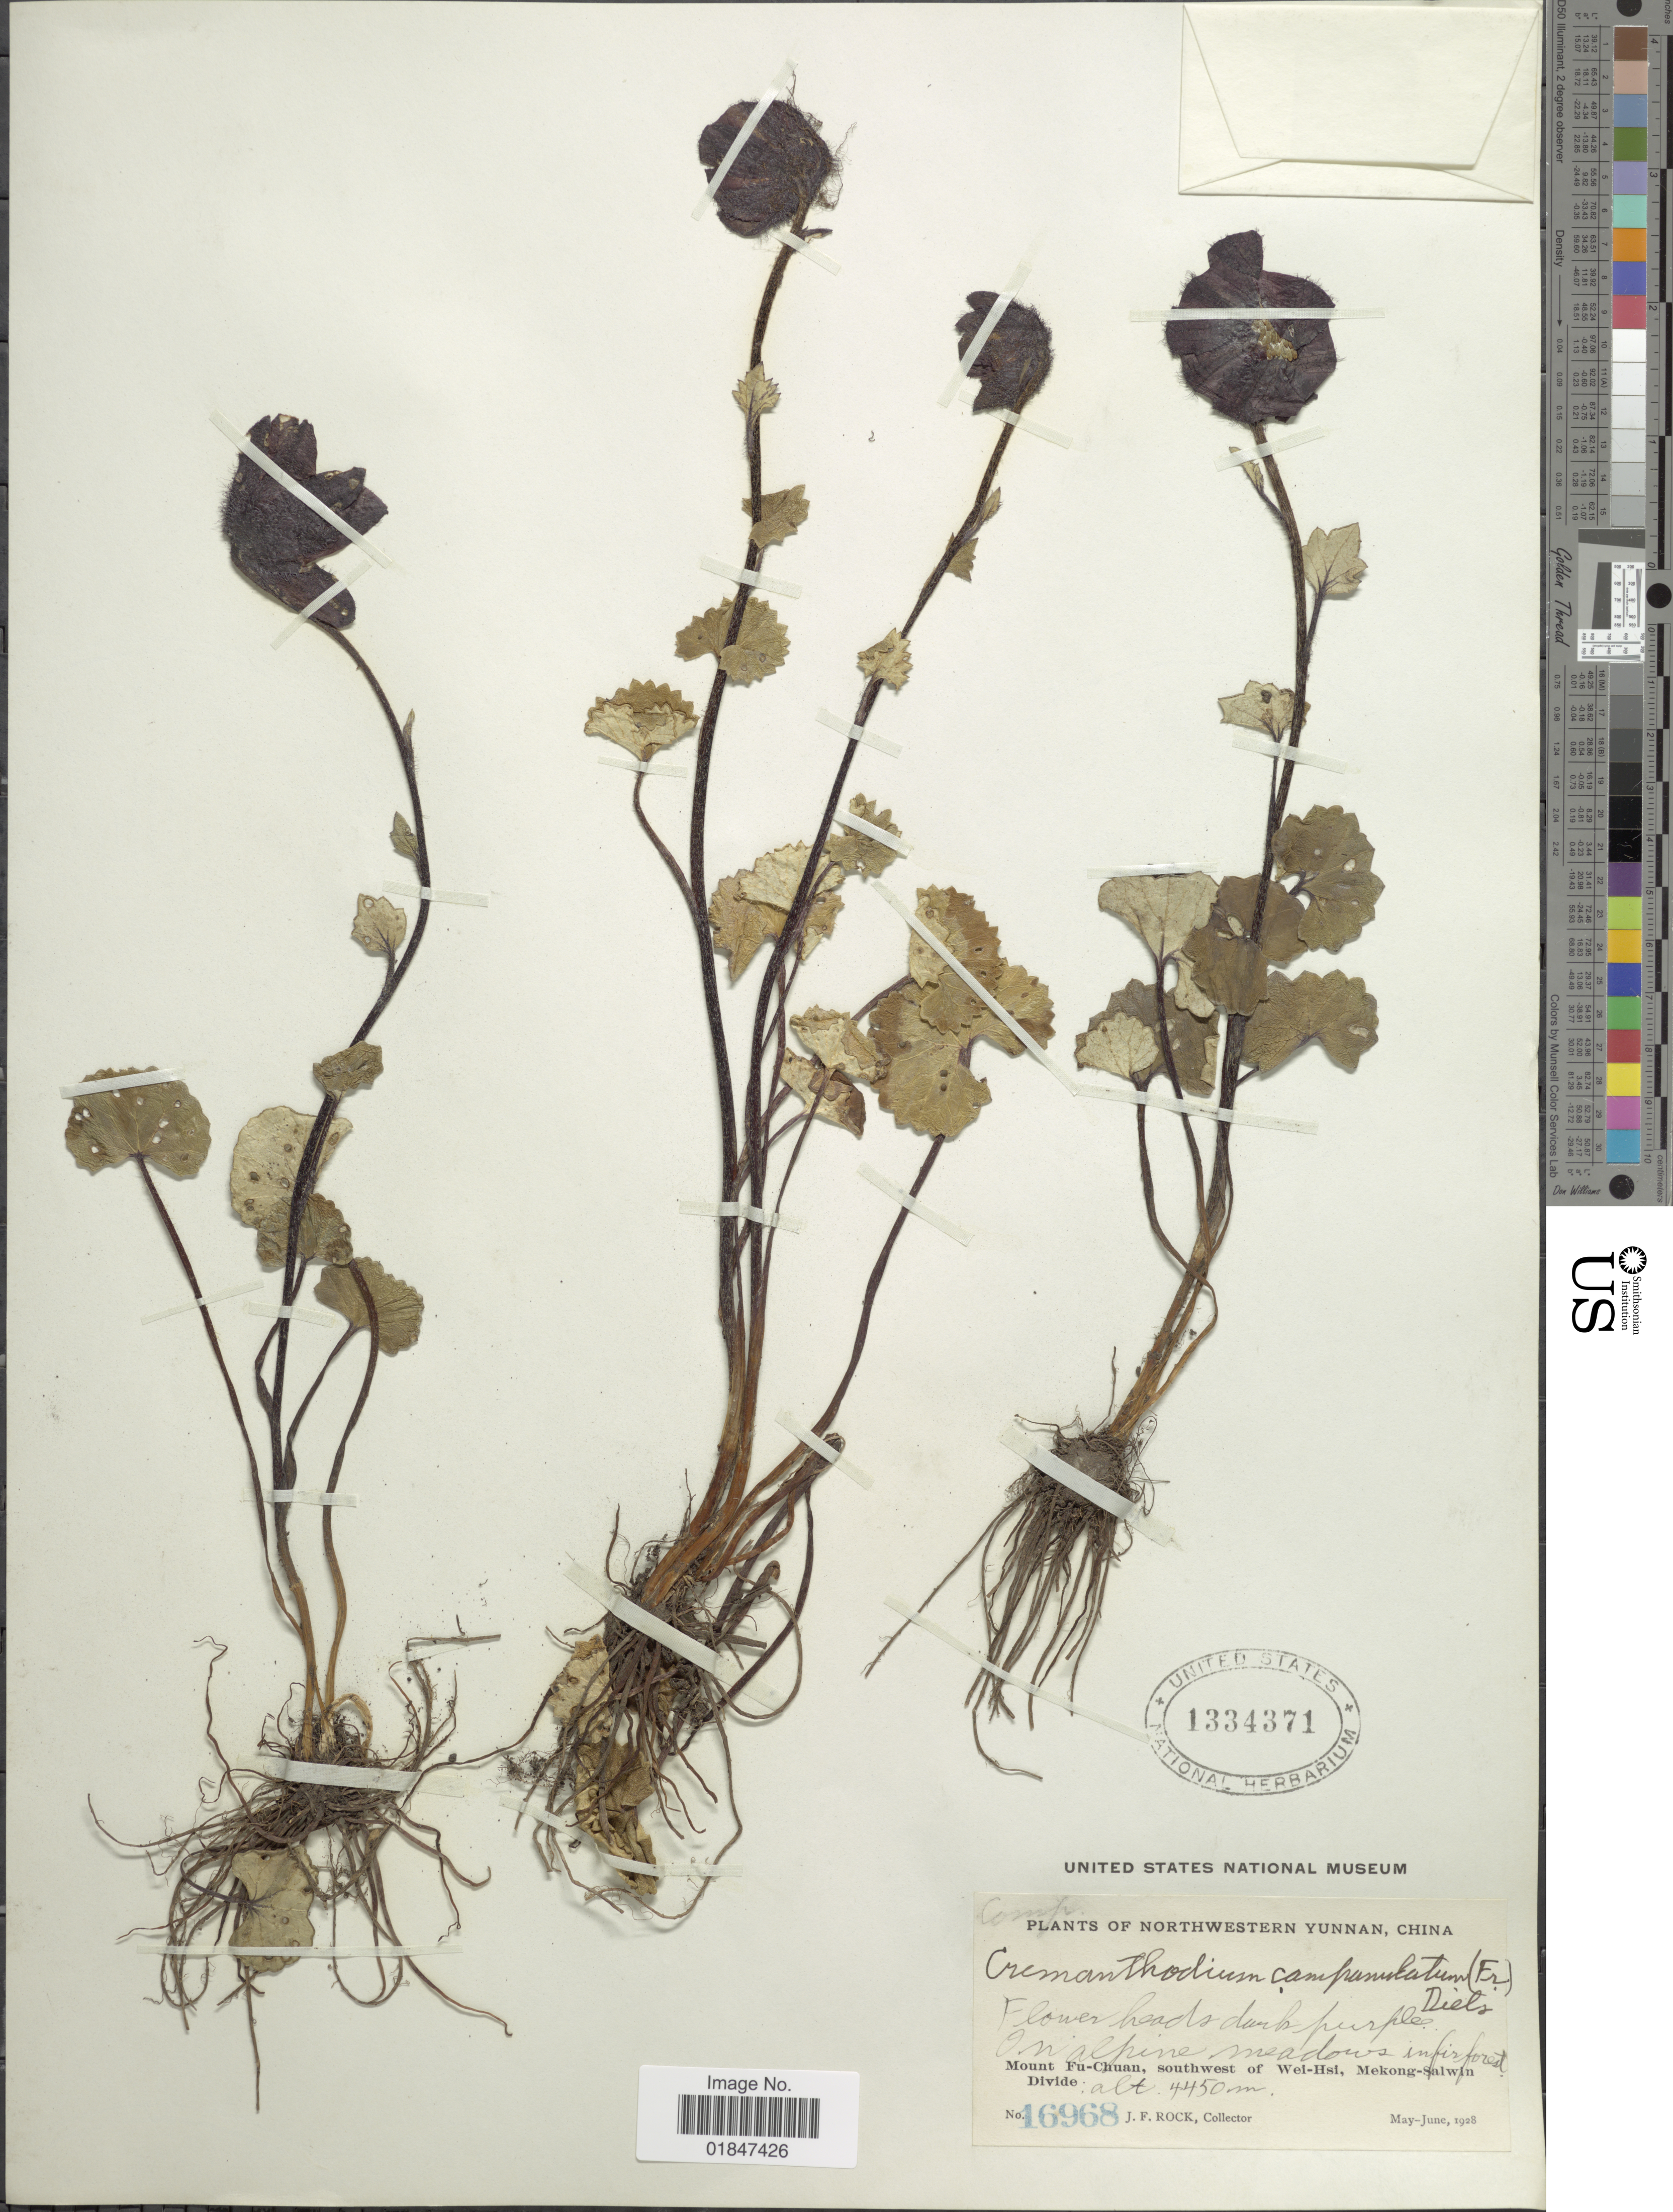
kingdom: Plantae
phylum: Tracheophyta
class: Magnoliopsida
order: Asterales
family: Asteraceae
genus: Cremanthodium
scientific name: Cremanthodium campanulatum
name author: Diels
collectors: J. Rock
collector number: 16968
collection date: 1928-05/1928-06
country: China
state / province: Yunnan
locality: Northwestern Yunnan, Mount Fu-Chuan, southwest of Wei-Hsi, Mekong-Salwin Divide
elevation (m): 4450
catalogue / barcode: US 1334371